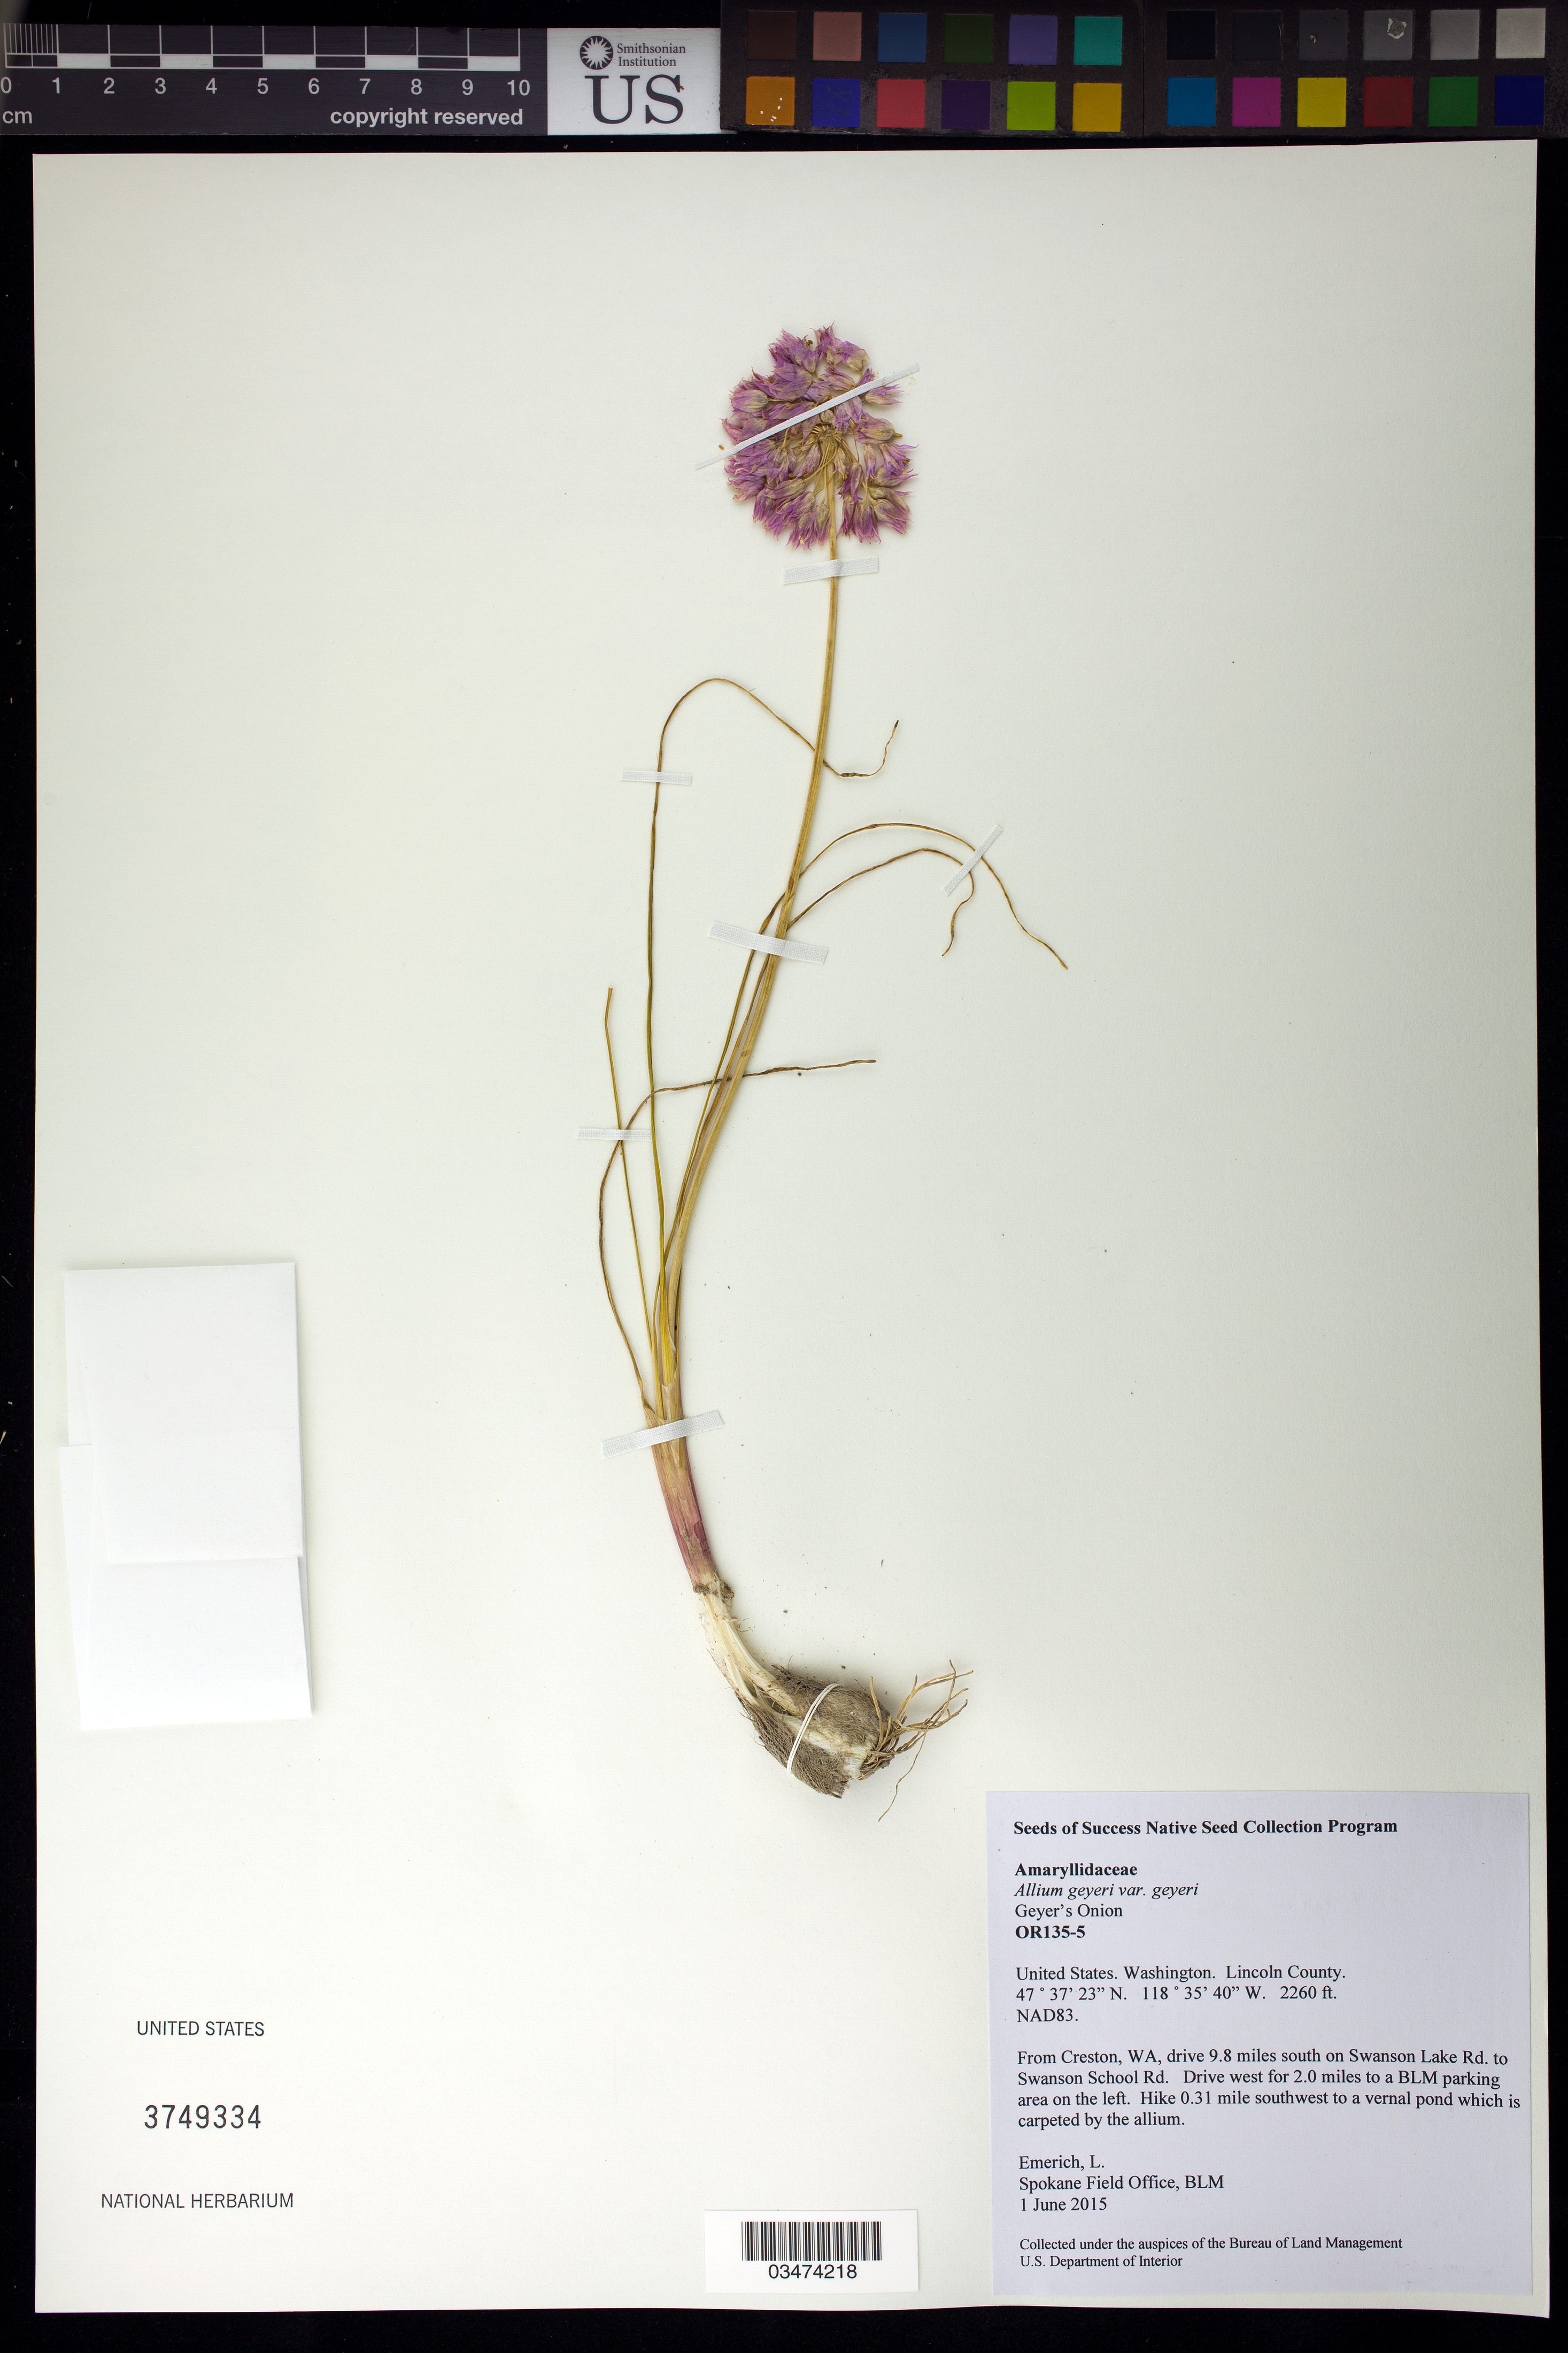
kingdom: Plantae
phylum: Tracheophyta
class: Liliopsida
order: Asparagales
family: Amaryllidaceae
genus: Allium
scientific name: Allium geyeri var. geyeri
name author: S. Watson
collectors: L. Emerich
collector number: OR135-5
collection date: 2015-06-01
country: United States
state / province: Washington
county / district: Lincoln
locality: Swanson Lakes Wildlife Natural Area, Swanson Schoolhouse Road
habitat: shrub-steppe vernal pond (dry)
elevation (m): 689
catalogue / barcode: US 3749334